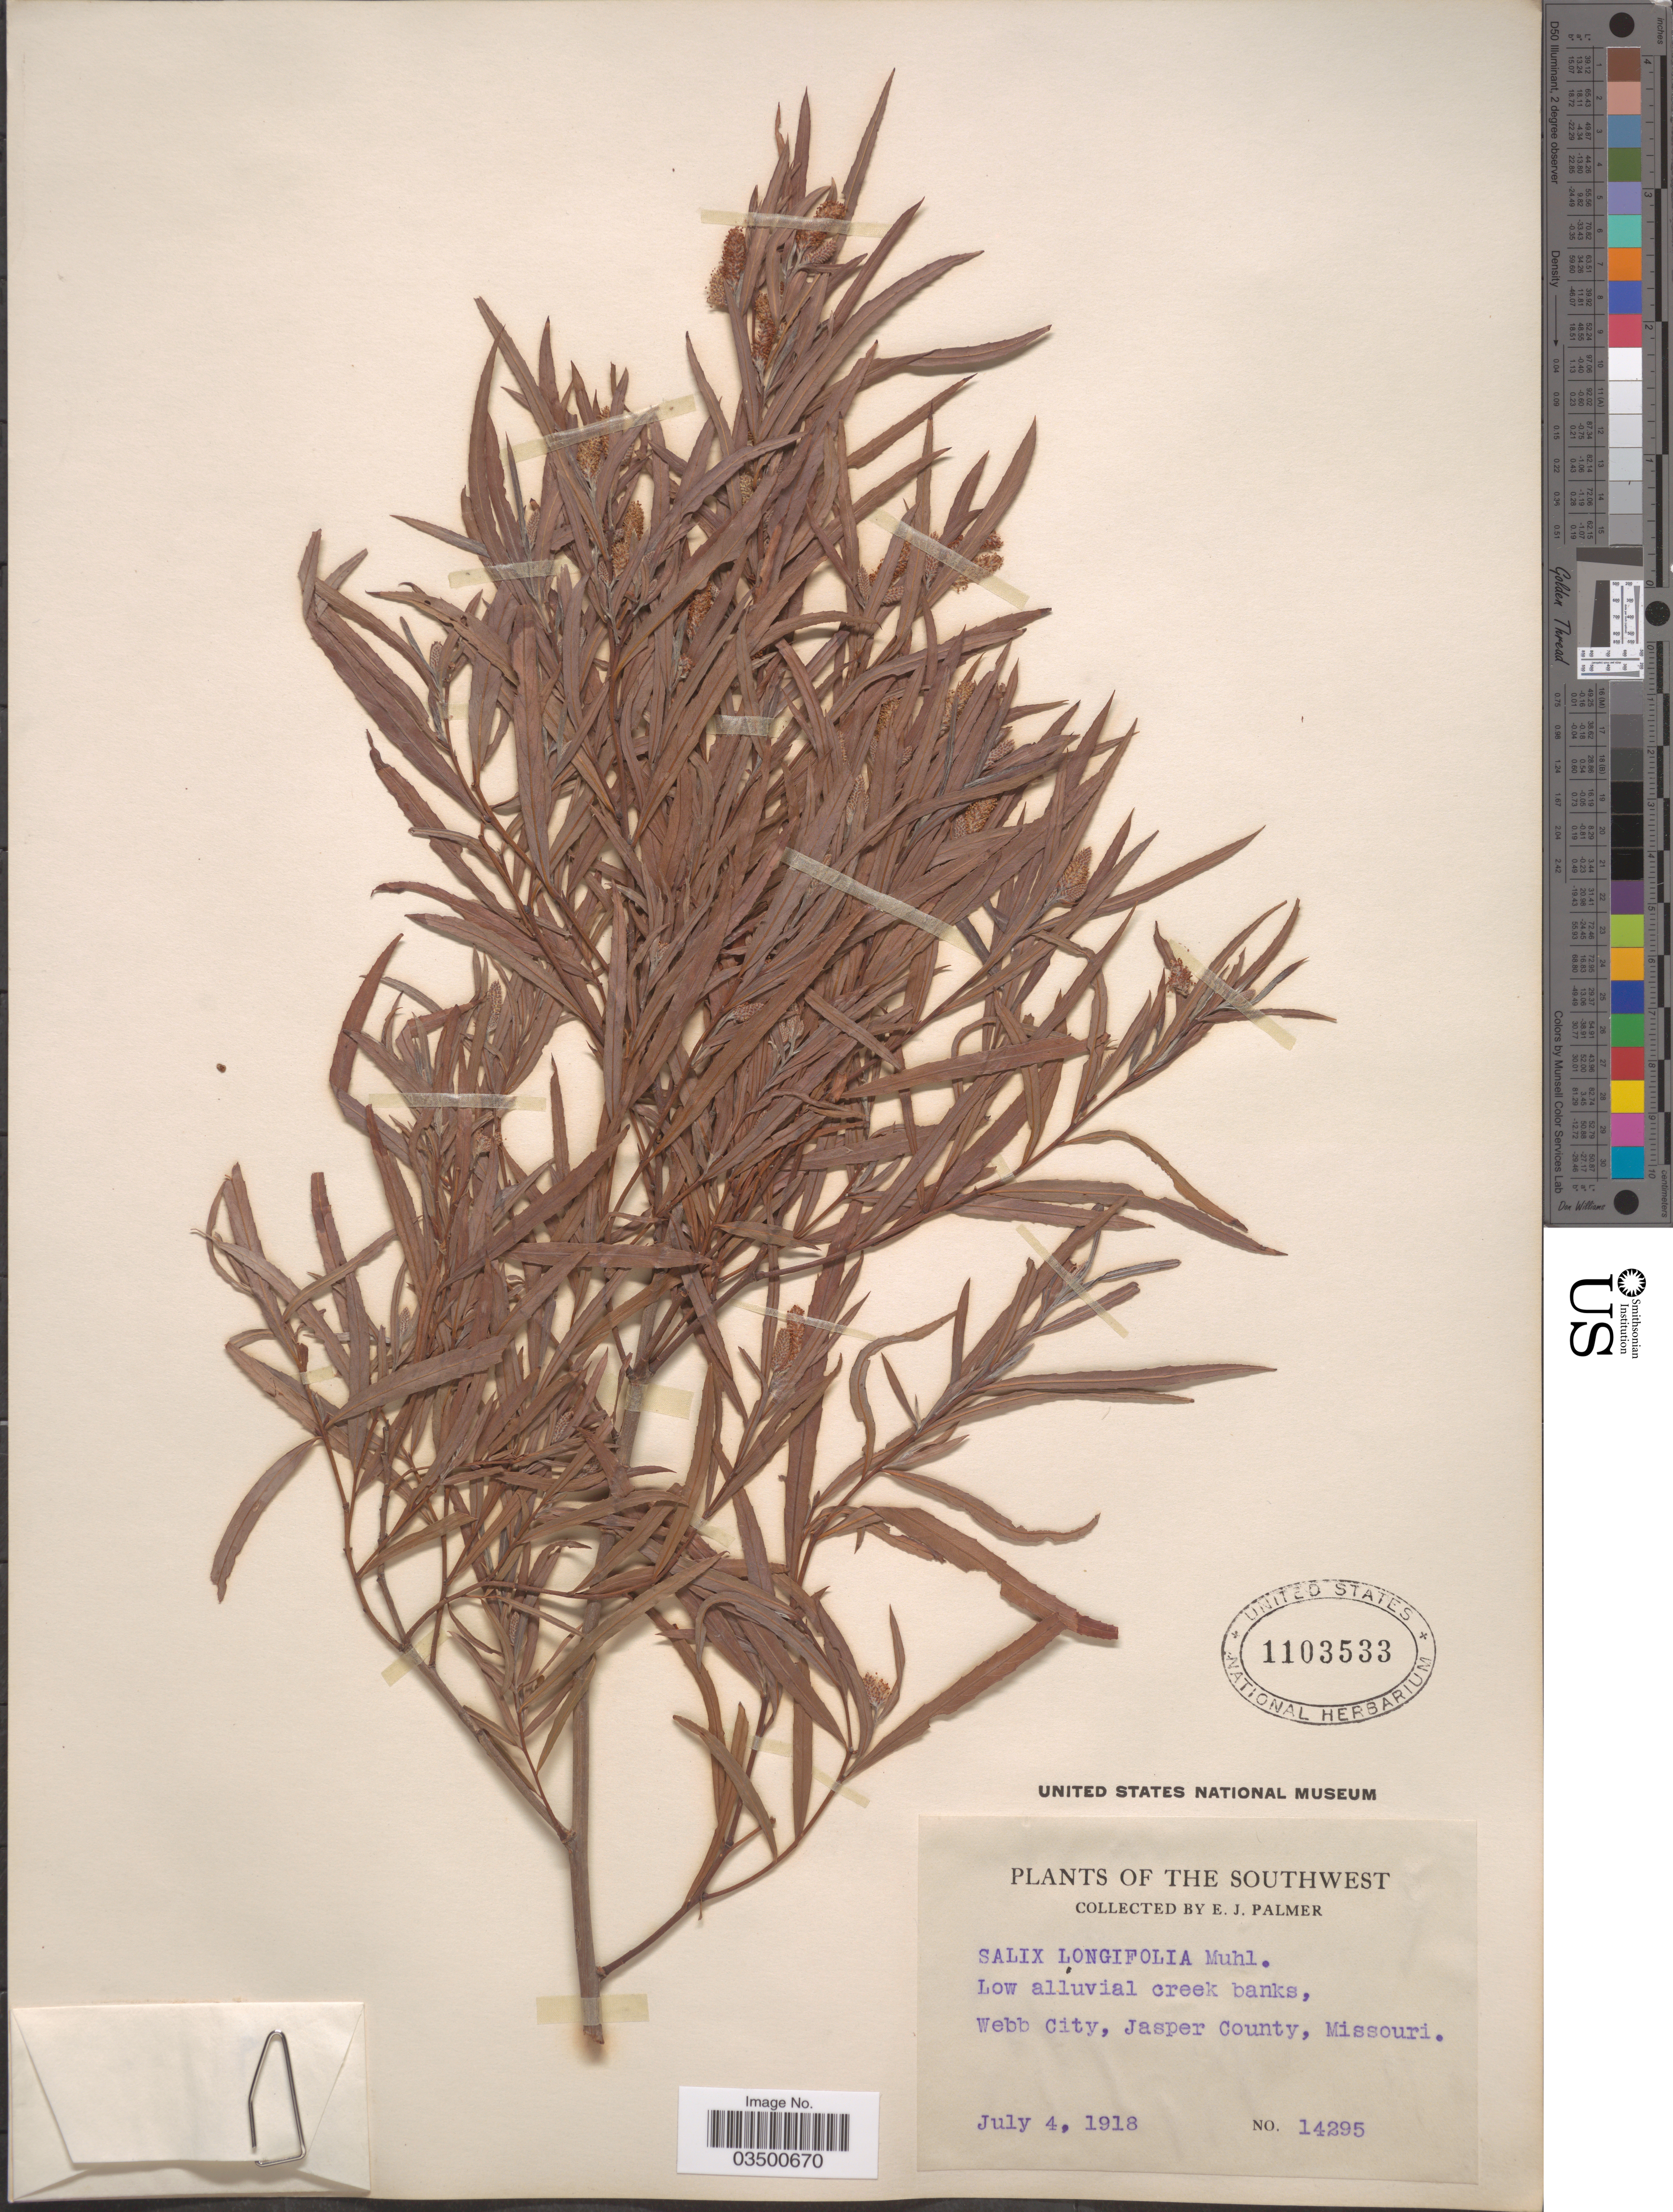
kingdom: Plantae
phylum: Tracheophyta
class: Magnoliopsida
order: Malpighiales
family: Salicaceae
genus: Salix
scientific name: Salix interior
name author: Rowlee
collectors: E. J. Palmer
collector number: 14295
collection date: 1918-07-04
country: United States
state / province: Missouri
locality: The Southwest. Low alluvial creek banks, Webb City, Jasper County.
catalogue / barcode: US 1103533